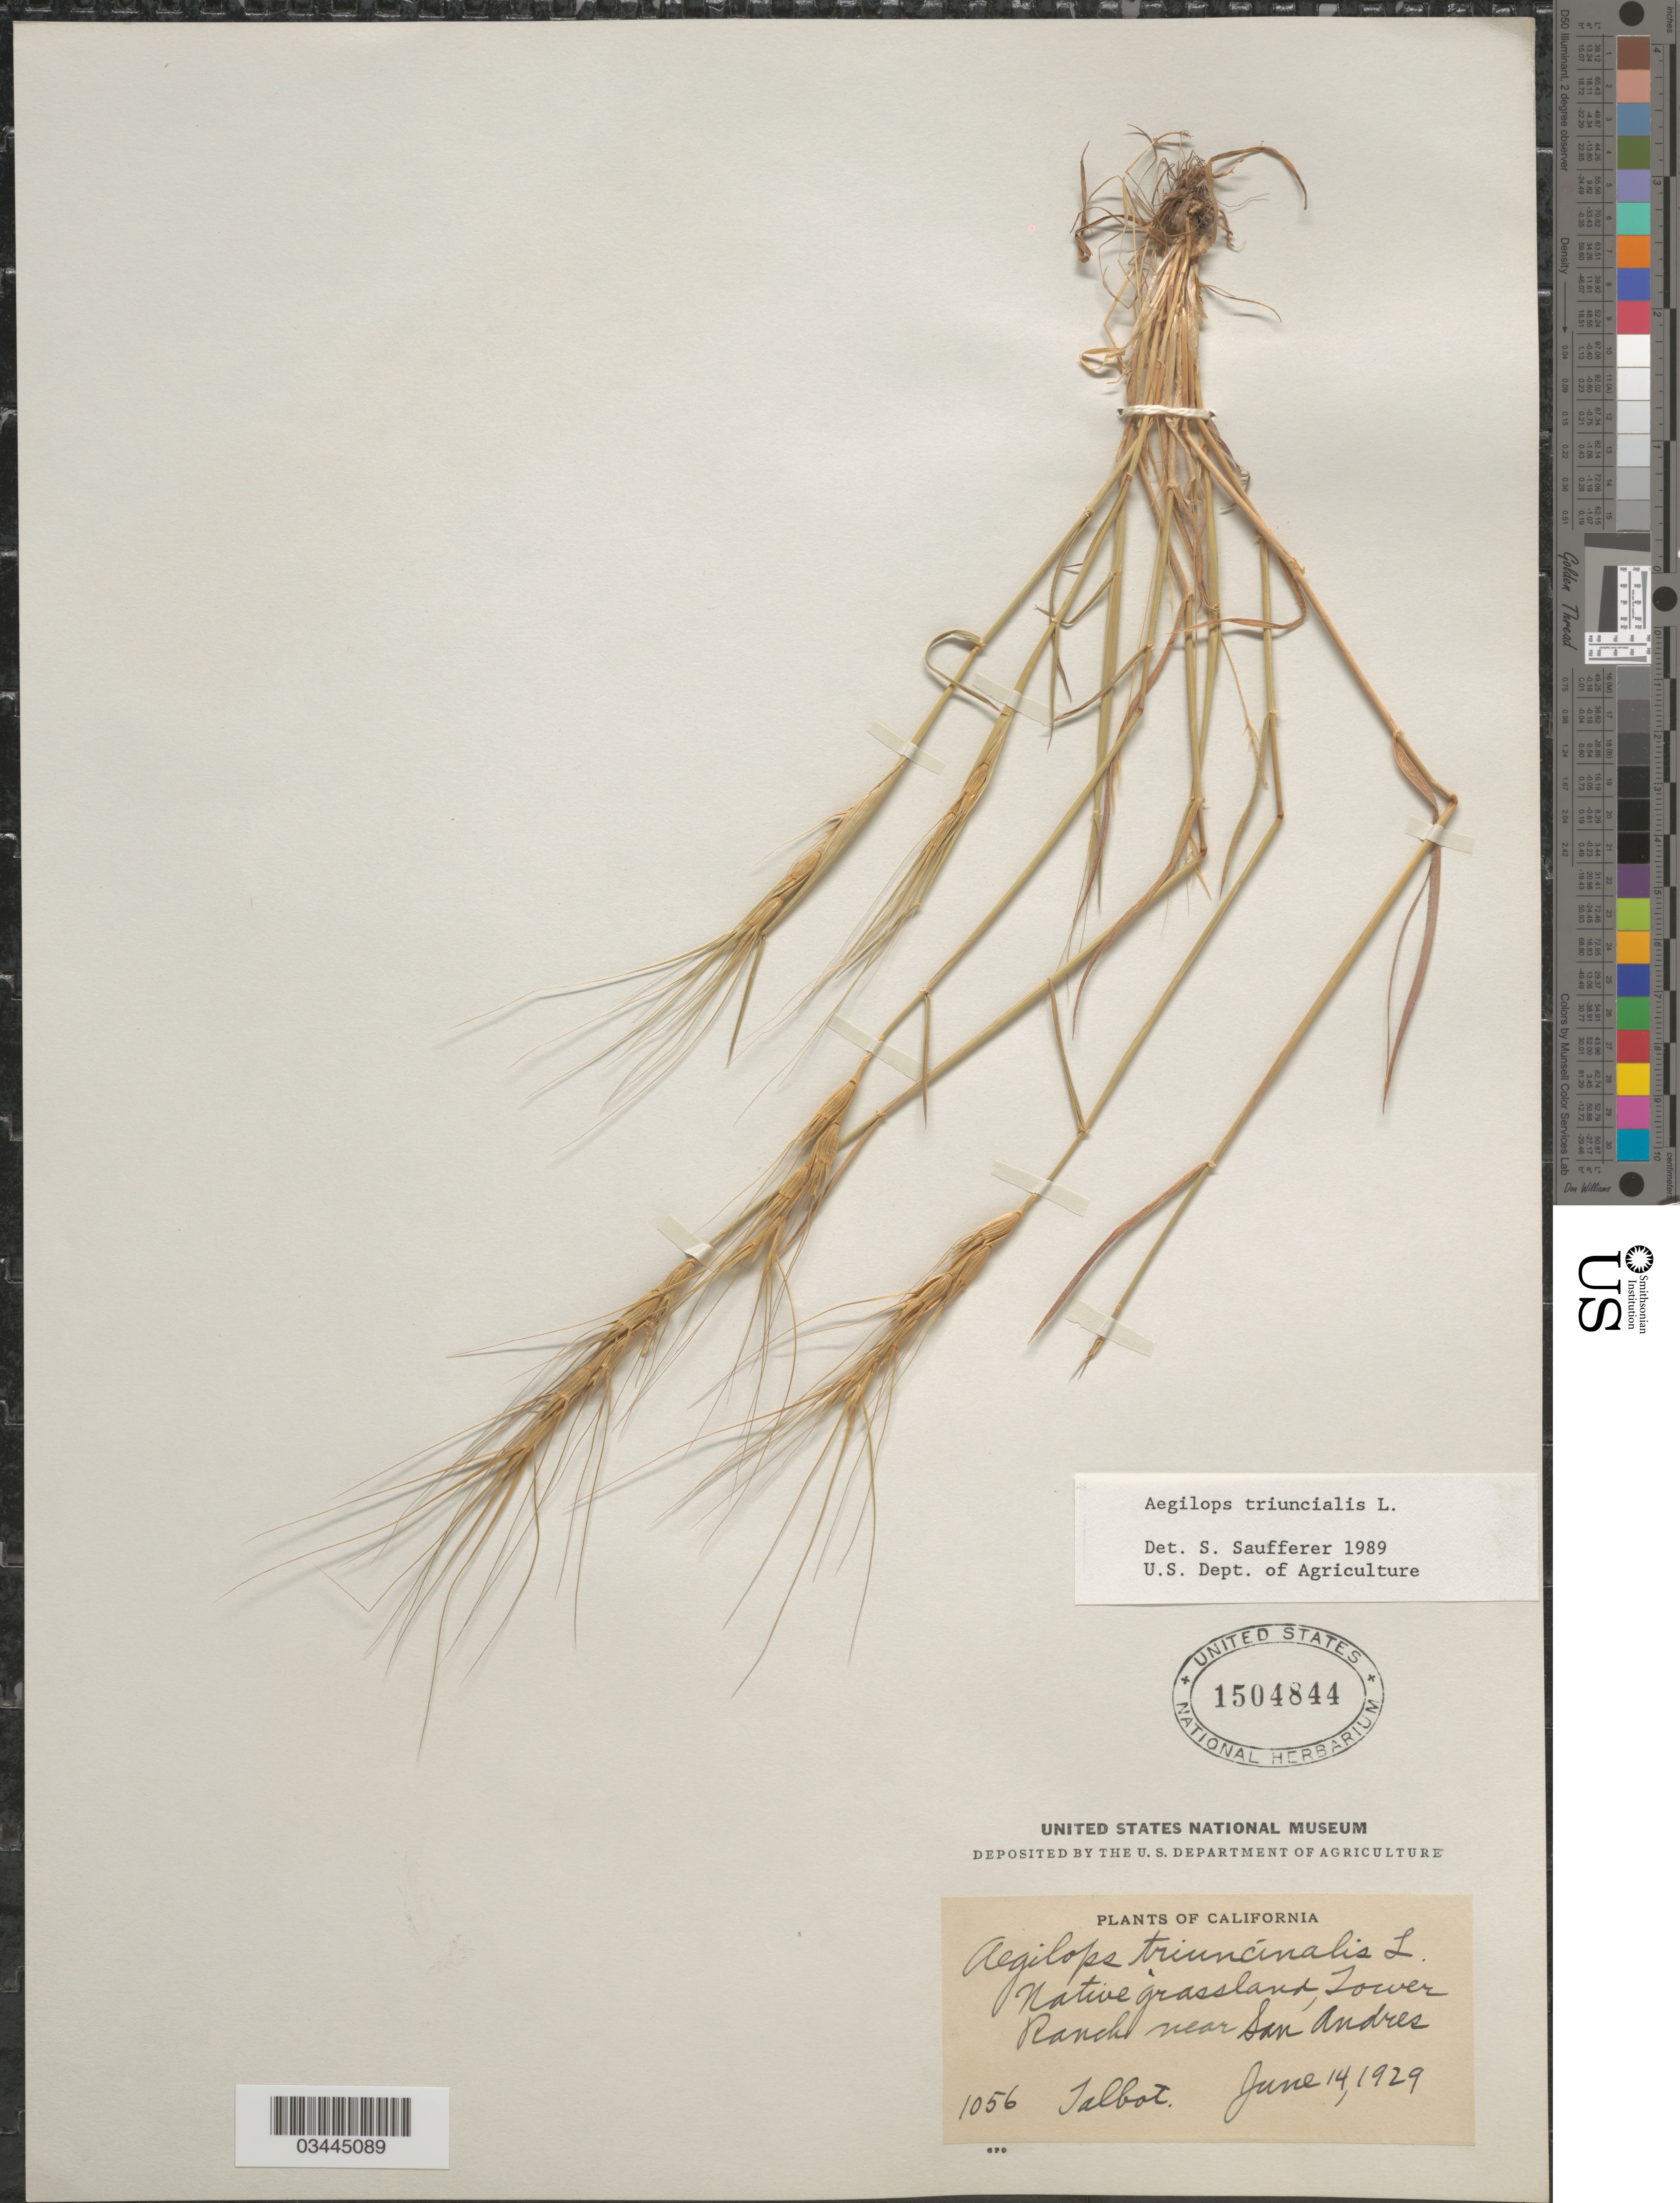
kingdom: Plantae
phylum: Tracheophyta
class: Liliopsida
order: Poales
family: Poaceae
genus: Aegilops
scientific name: Aegilops triuncialis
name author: L.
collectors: Talbot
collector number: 1056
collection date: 1929-06-14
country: United States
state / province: California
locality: Native grassland, Tower Ranch near San Andres.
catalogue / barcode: US 1504844